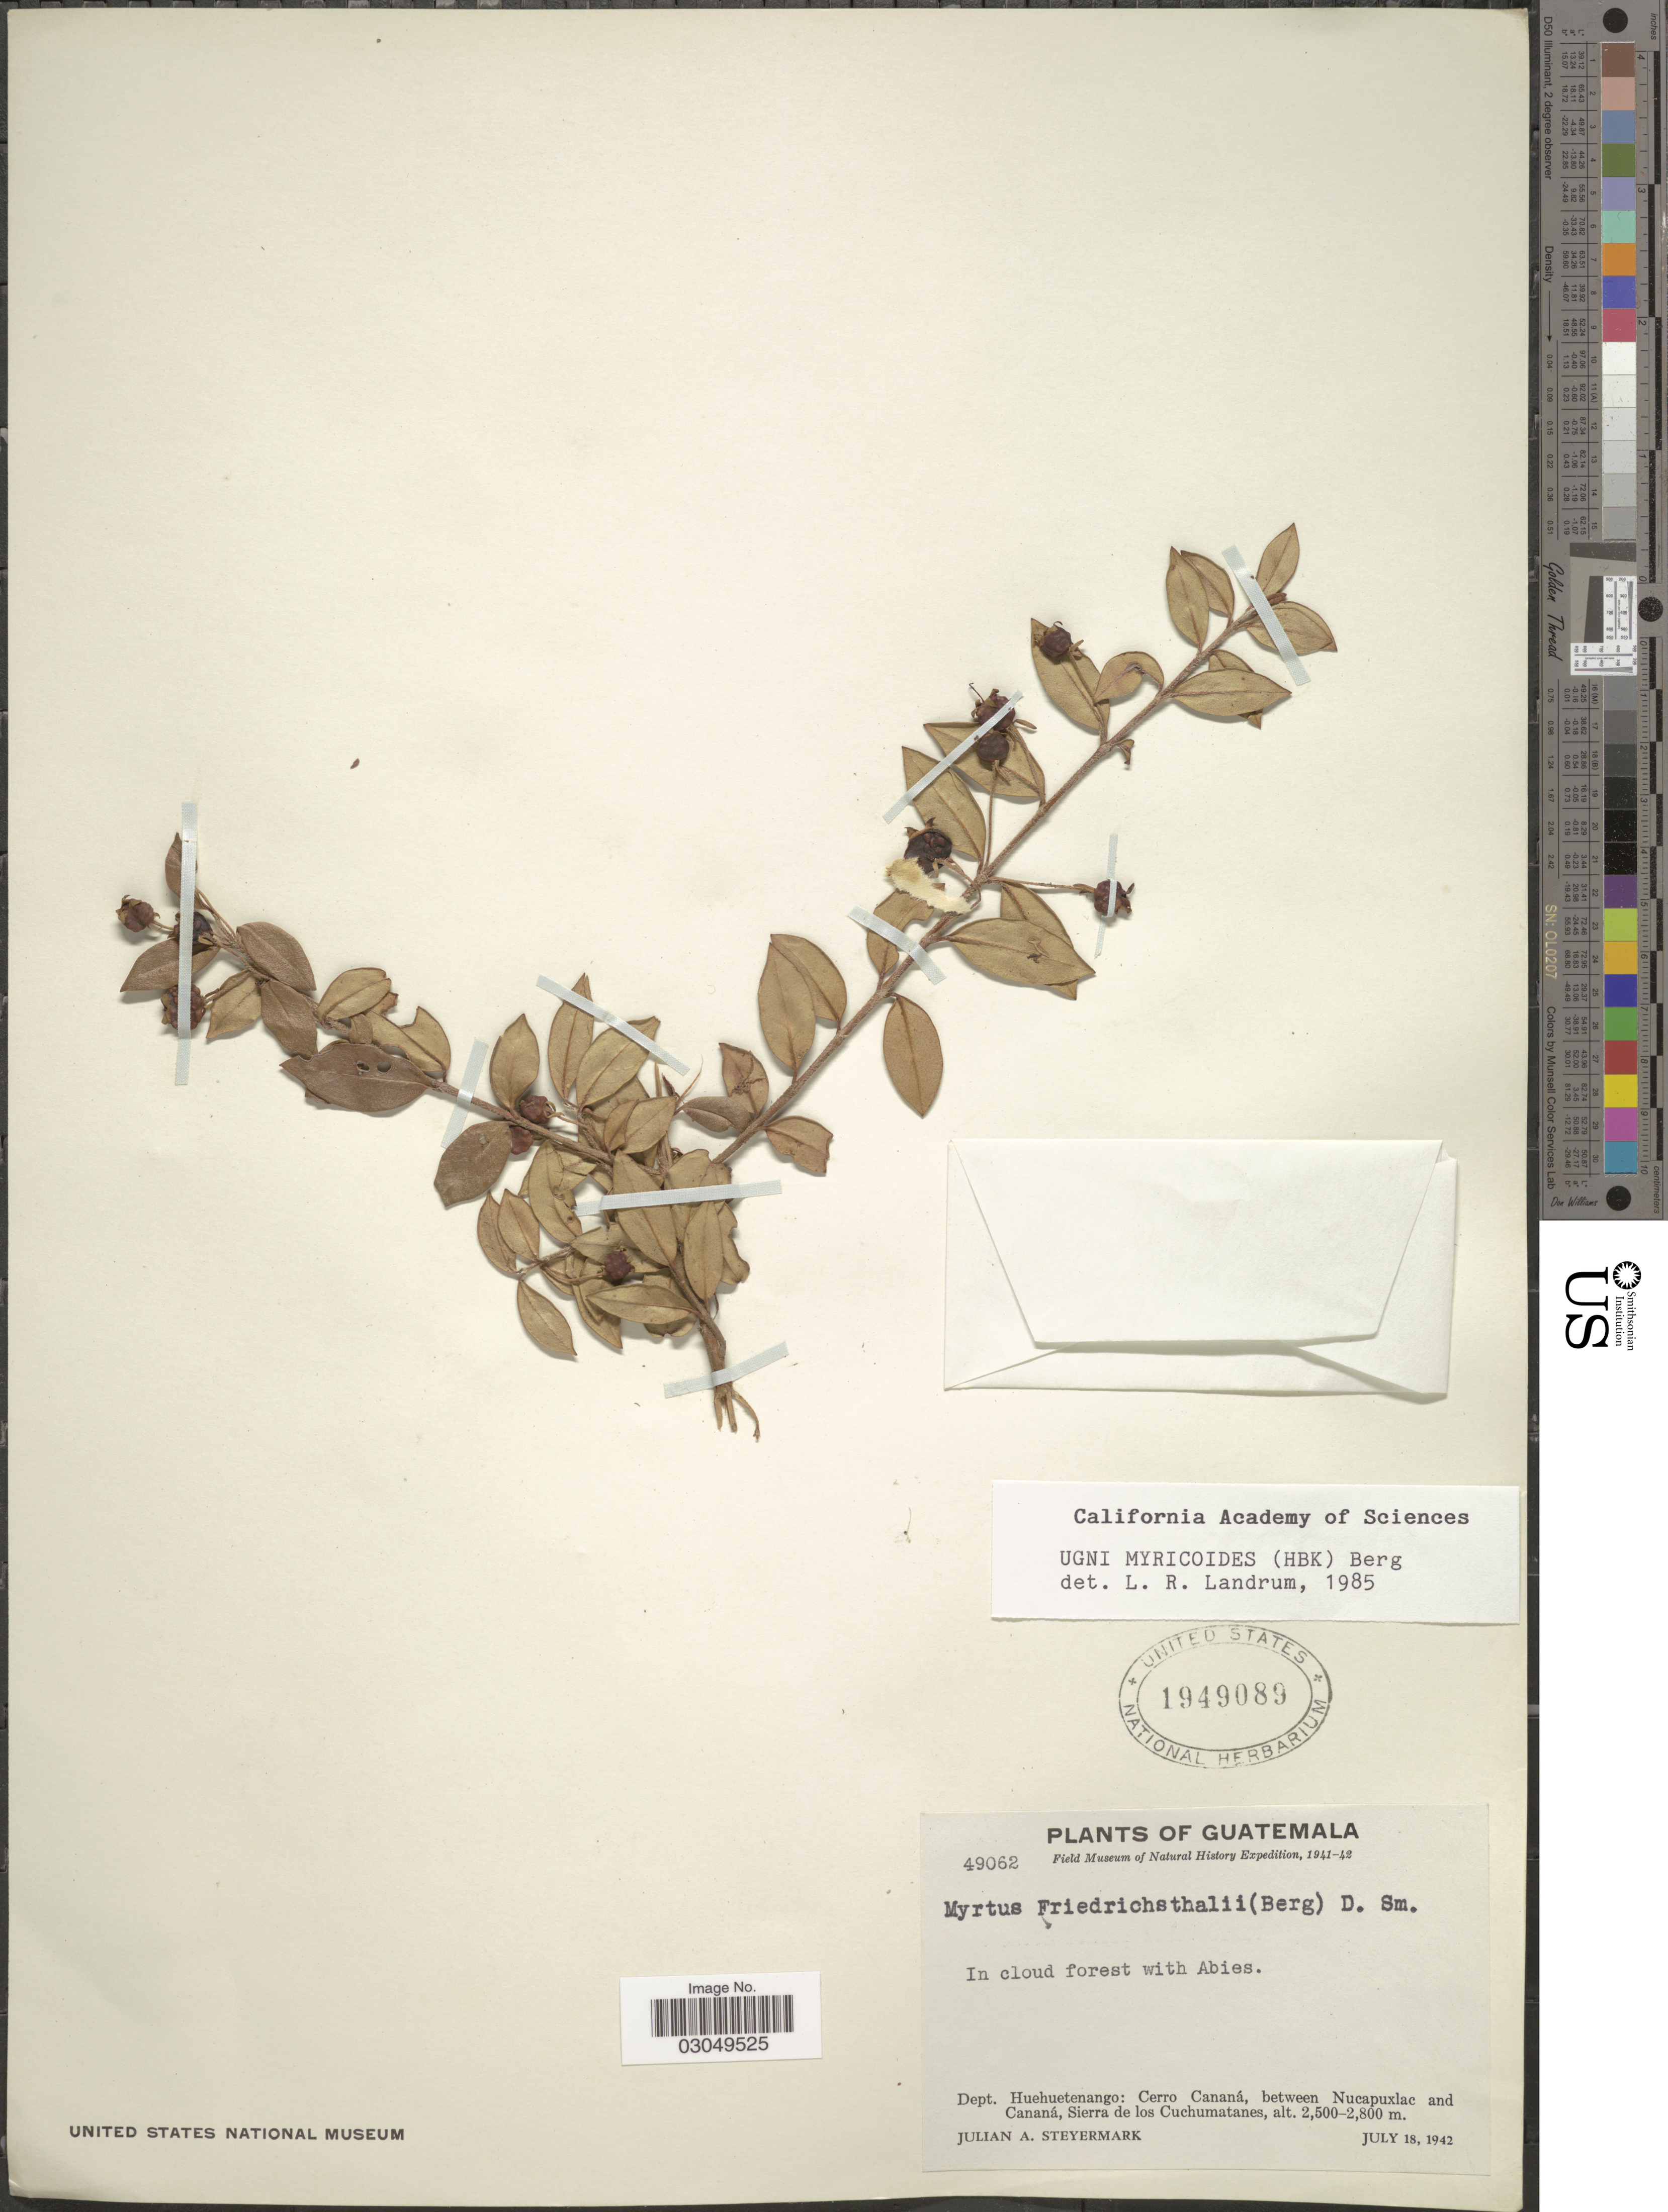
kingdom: Plantae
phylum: Tracheophyta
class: Magnoliopsida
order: Myrtales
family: Myrtaceae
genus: Ugni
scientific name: Ugni myricoides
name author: (Kunth) O. Berg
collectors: J. Steyermark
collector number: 49062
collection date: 1942-07-18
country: Guatemala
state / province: Huehuetenango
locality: Dept. Huehuetenango: Cerro Cananá, between Nucapuxlac and Cananá, Sierra de los Cuchumatanes.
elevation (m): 2500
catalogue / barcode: US 1949089